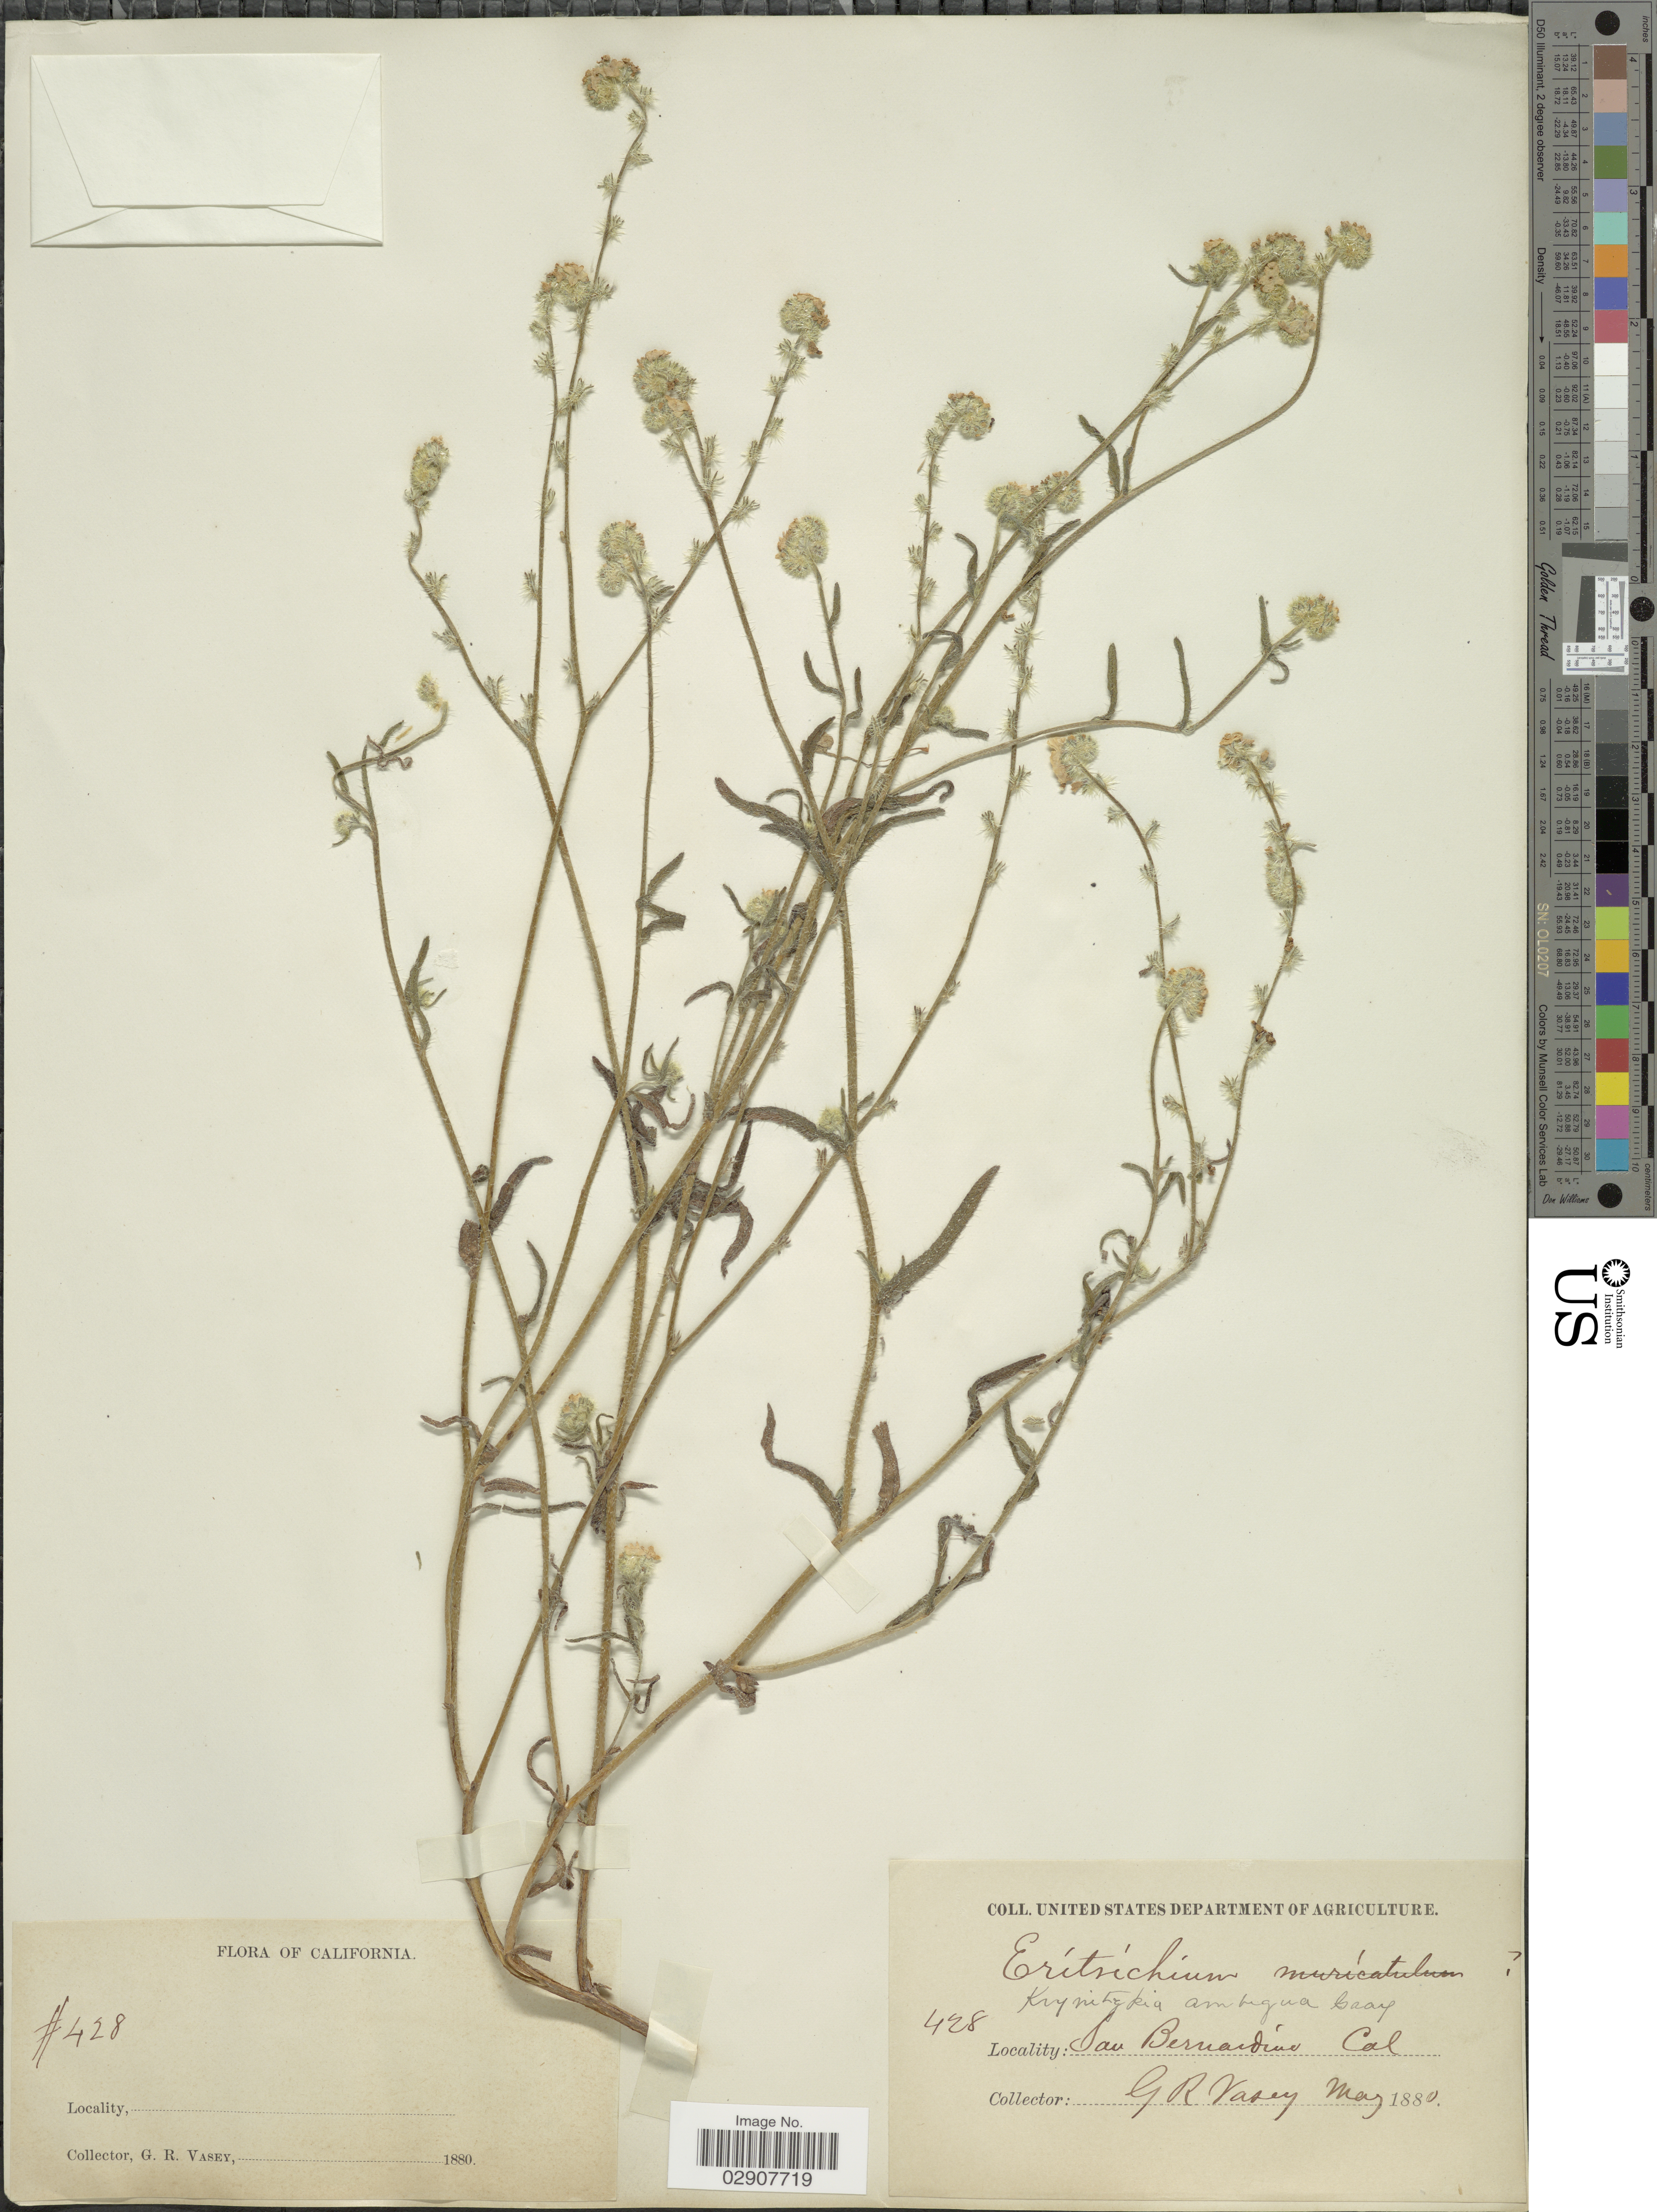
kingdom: Plantae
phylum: Tracheophyta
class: Magnoliopsida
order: Boraginales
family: Boraginaceae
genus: Cryptantha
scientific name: Cryptantha intermedia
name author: (A. Gray) Greene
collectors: G. R. Vasey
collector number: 428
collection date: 1880-05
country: United States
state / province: California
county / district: San Bernardino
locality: San Bernardino.